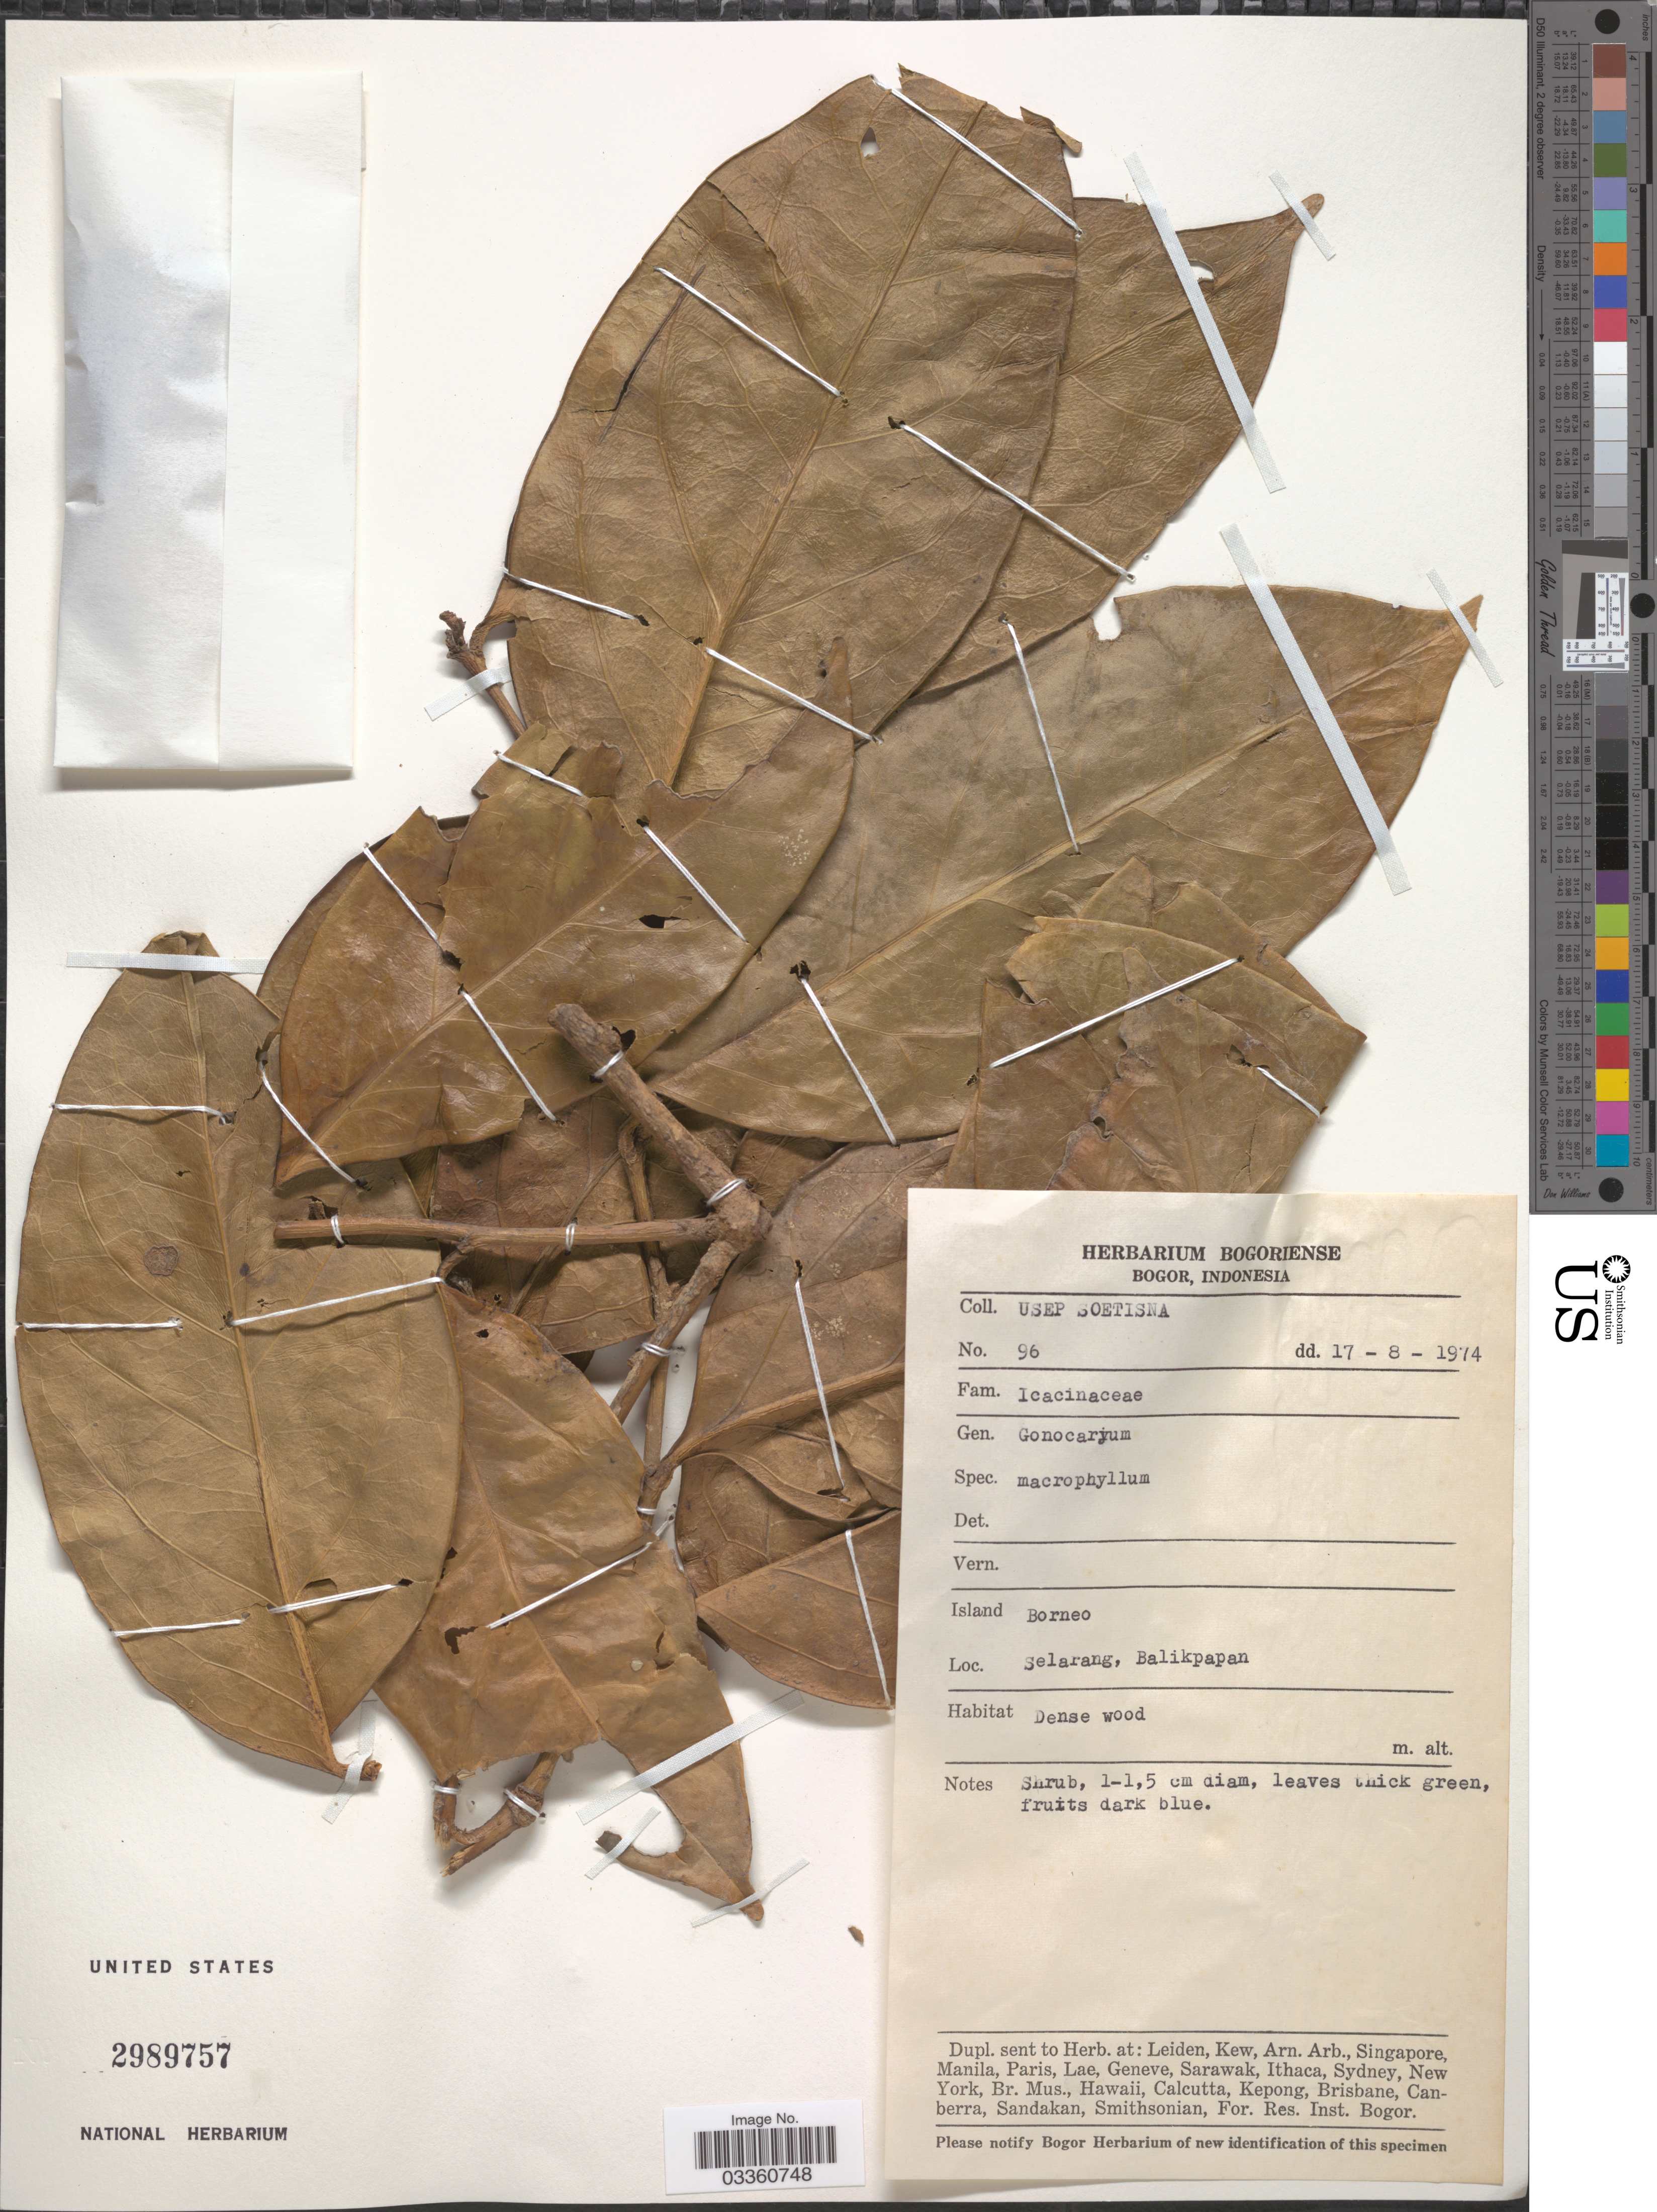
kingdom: Plantae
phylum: Tracheophyta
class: Magnoliopsida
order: Cardiopteridales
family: Cardiopteridaceae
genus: Gonocaryum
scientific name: Gonocaryum macrophyllum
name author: (Blume) Sleumer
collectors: U. Soetisna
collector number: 96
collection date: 1974-08-17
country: Indonesia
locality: Island Borneo, Selarang, Balikapan.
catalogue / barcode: US 2989757